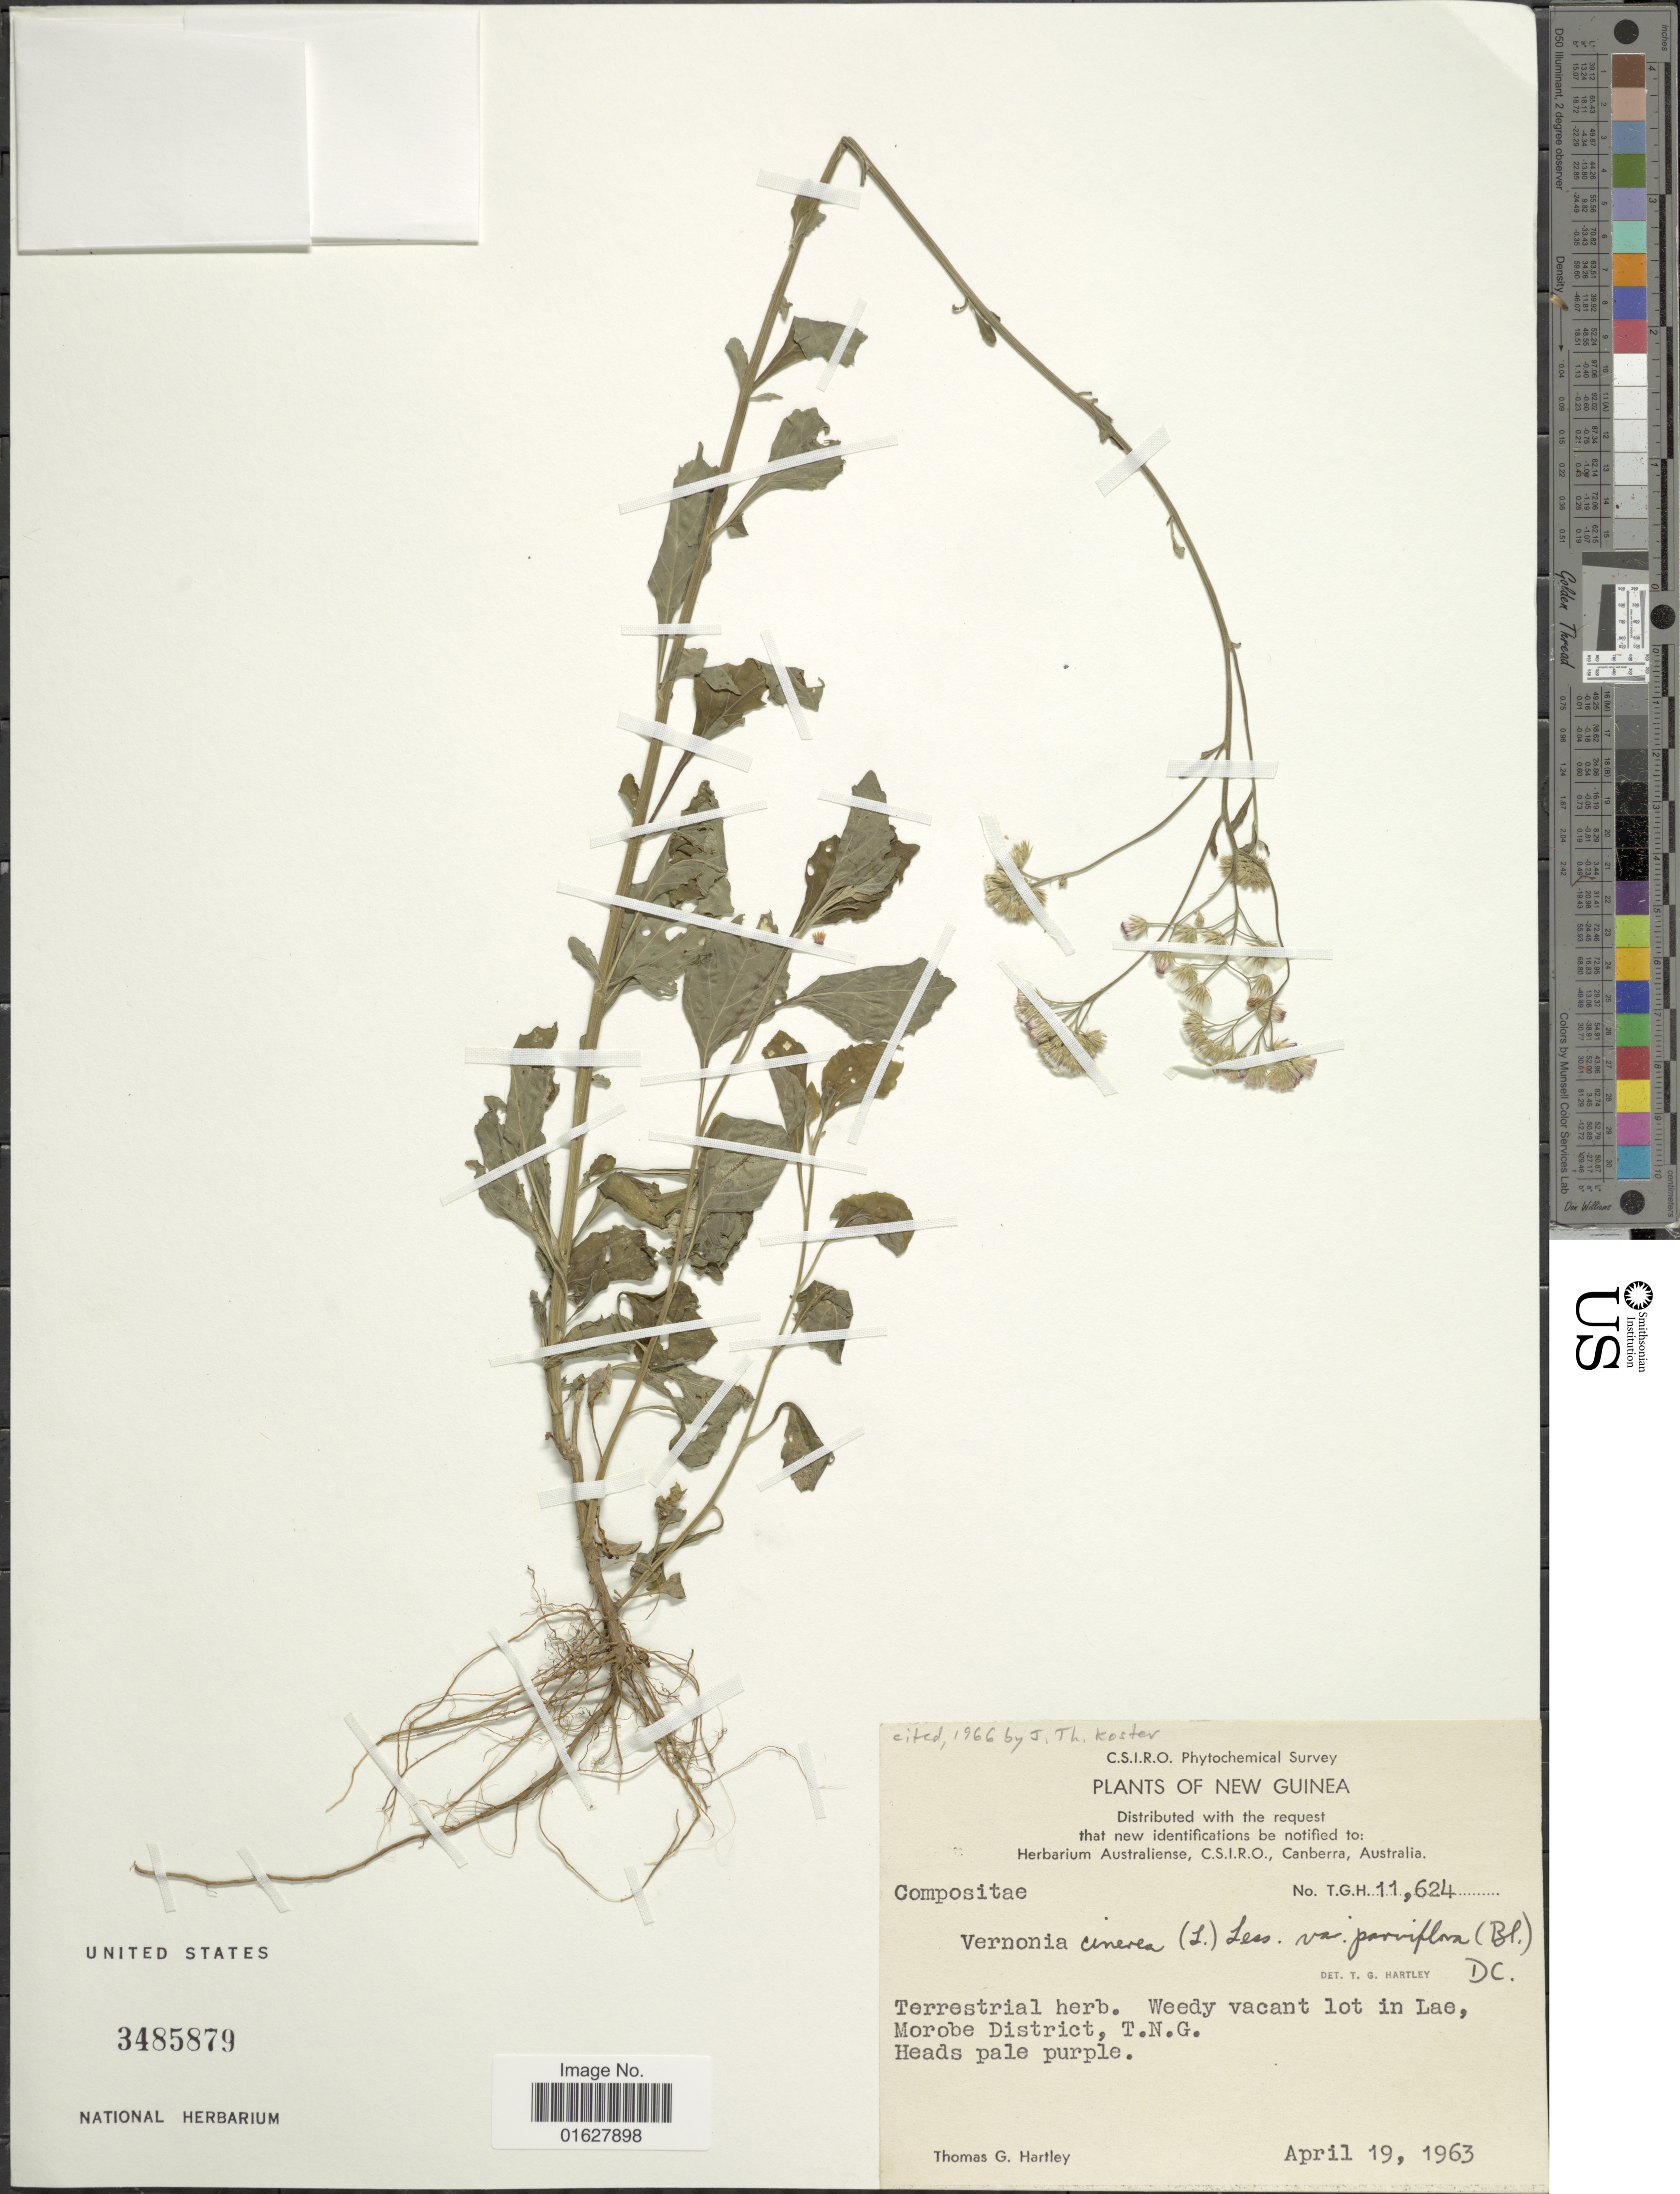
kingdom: Plantae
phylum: Tracheophyta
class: Magnoliopsida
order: Asterales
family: Asteraceae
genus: Cyanthillium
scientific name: Cyanthillium cinereum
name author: (L.) H. Rob.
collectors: T. G. Hartley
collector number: T.G.H. 11624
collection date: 1963-04-19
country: Papua New Guinea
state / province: Morobe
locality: New Guinea. Weedy vacant lot in Lae, Morobe District, T. N. G.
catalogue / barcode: US 3485879